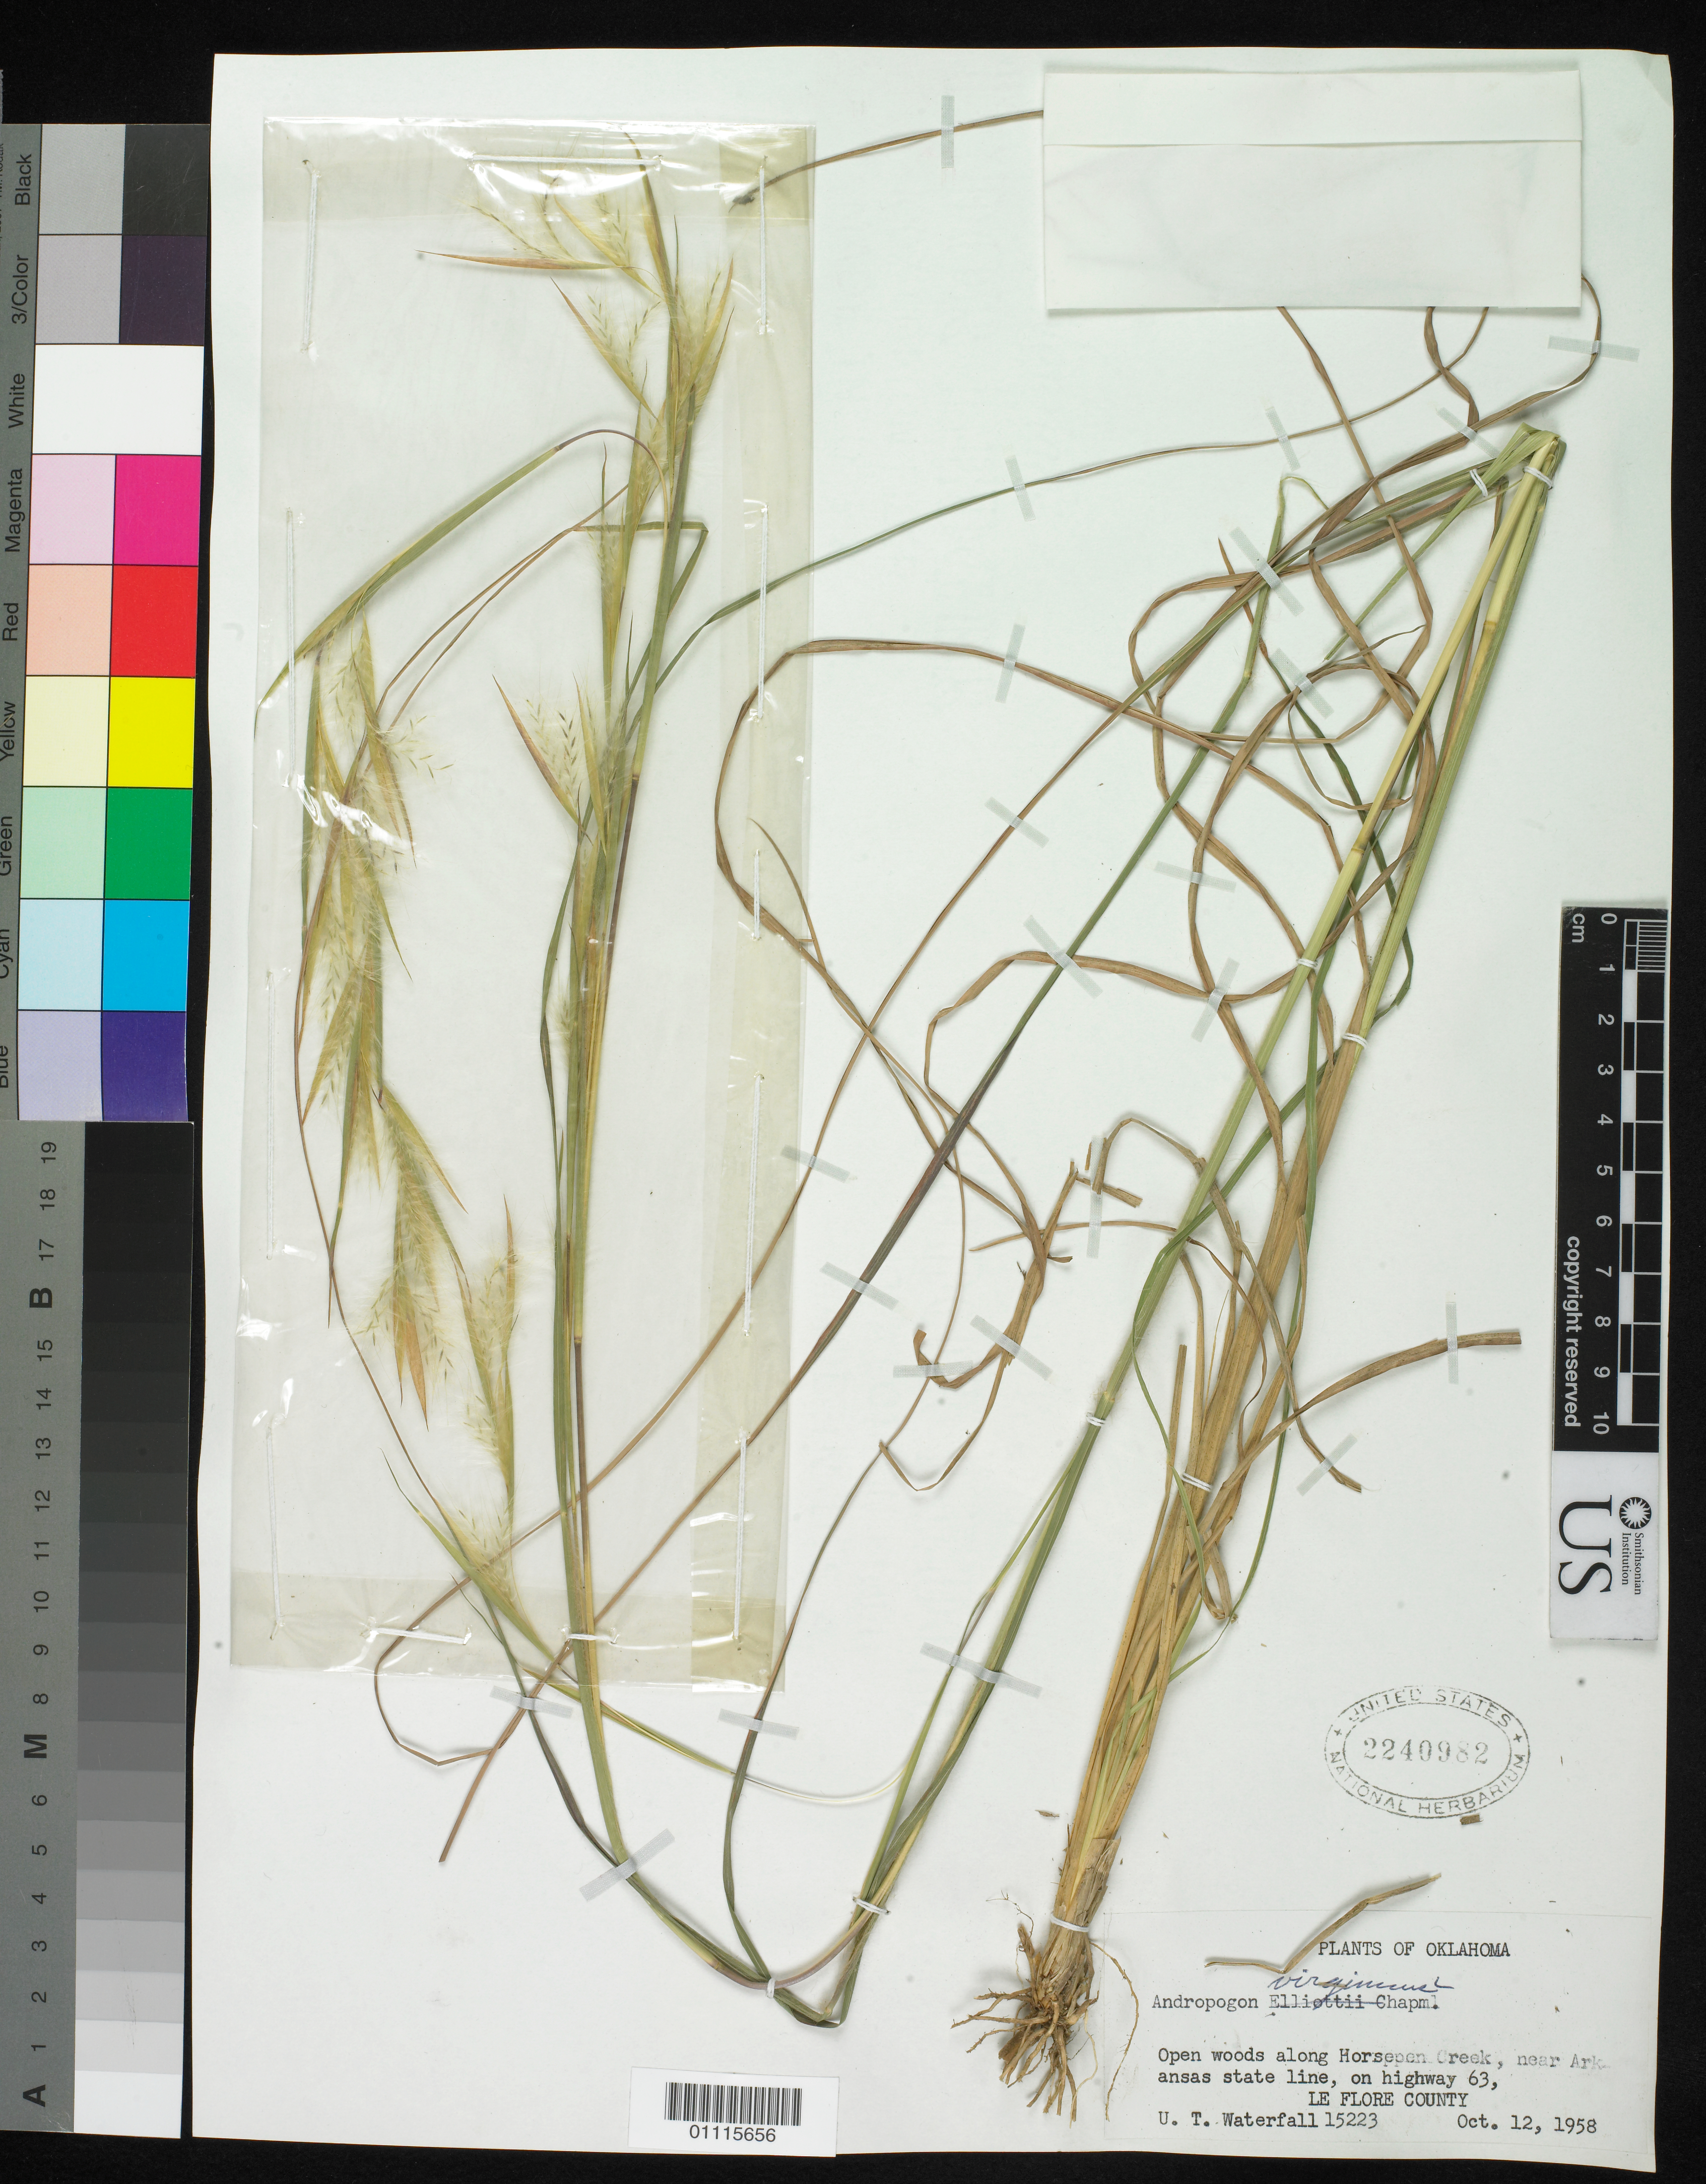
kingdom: Plantae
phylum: Tracheophyta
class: Liliopsida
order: Poales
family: Poaceae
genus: Andropogon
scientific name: Andropogon virginicus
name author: L.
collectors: U. T. Waterfall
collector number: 15223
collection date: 1958-10-12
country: United States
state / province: Oklahoma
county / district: Le Flore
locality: along Horsepen Creek, near Arkansas state line, on Highway 63.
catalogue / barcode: US 2240982